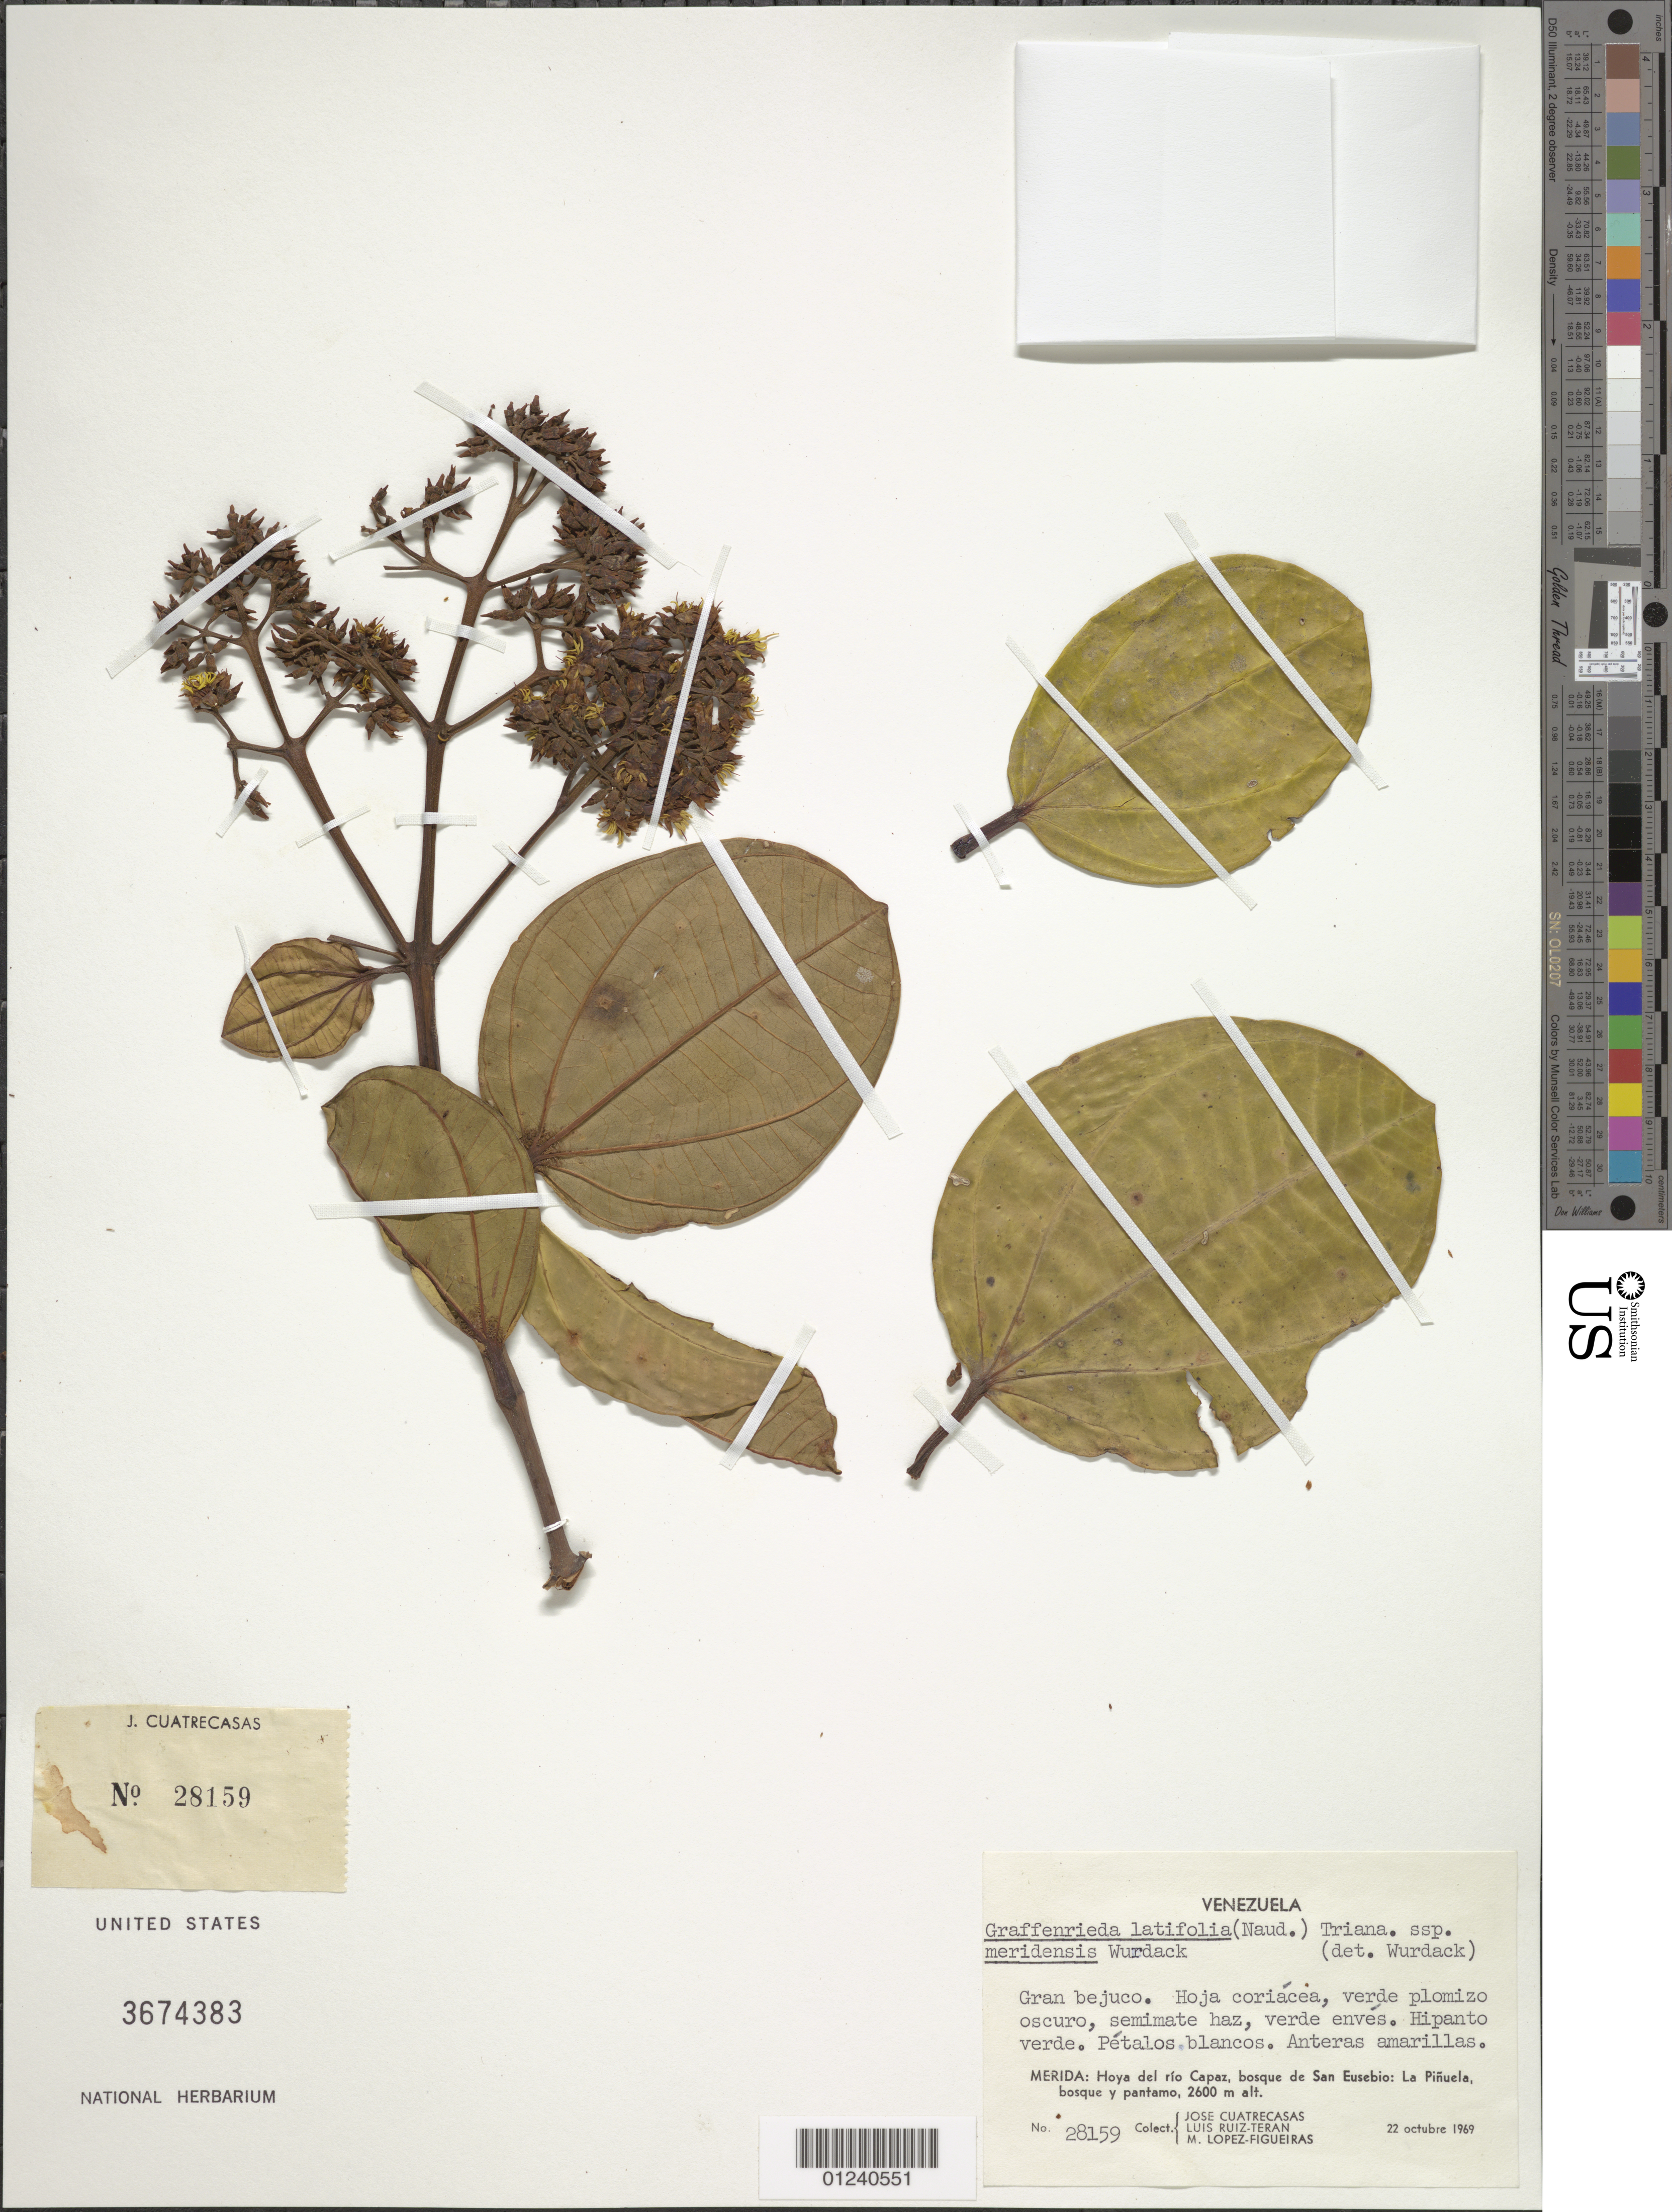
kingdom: Plantae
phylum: Tracheophyta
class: Magnoliopsida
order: Myrtales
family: Melastomataceae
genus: Graffenrieda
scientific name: Graffenrieda latifolia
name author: (Naudin) Triana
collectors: J. Cuatrecasas, L. E. Ruíz-Terán & M. López Figueiras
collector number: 28159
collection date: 1969-10-22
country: Venezuela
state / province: Mérida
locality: Hoya del rio Capaz, bosque de San Eusebio: La Pinuela, bosque y pantamo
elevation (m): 2600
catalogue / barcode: US 3674383